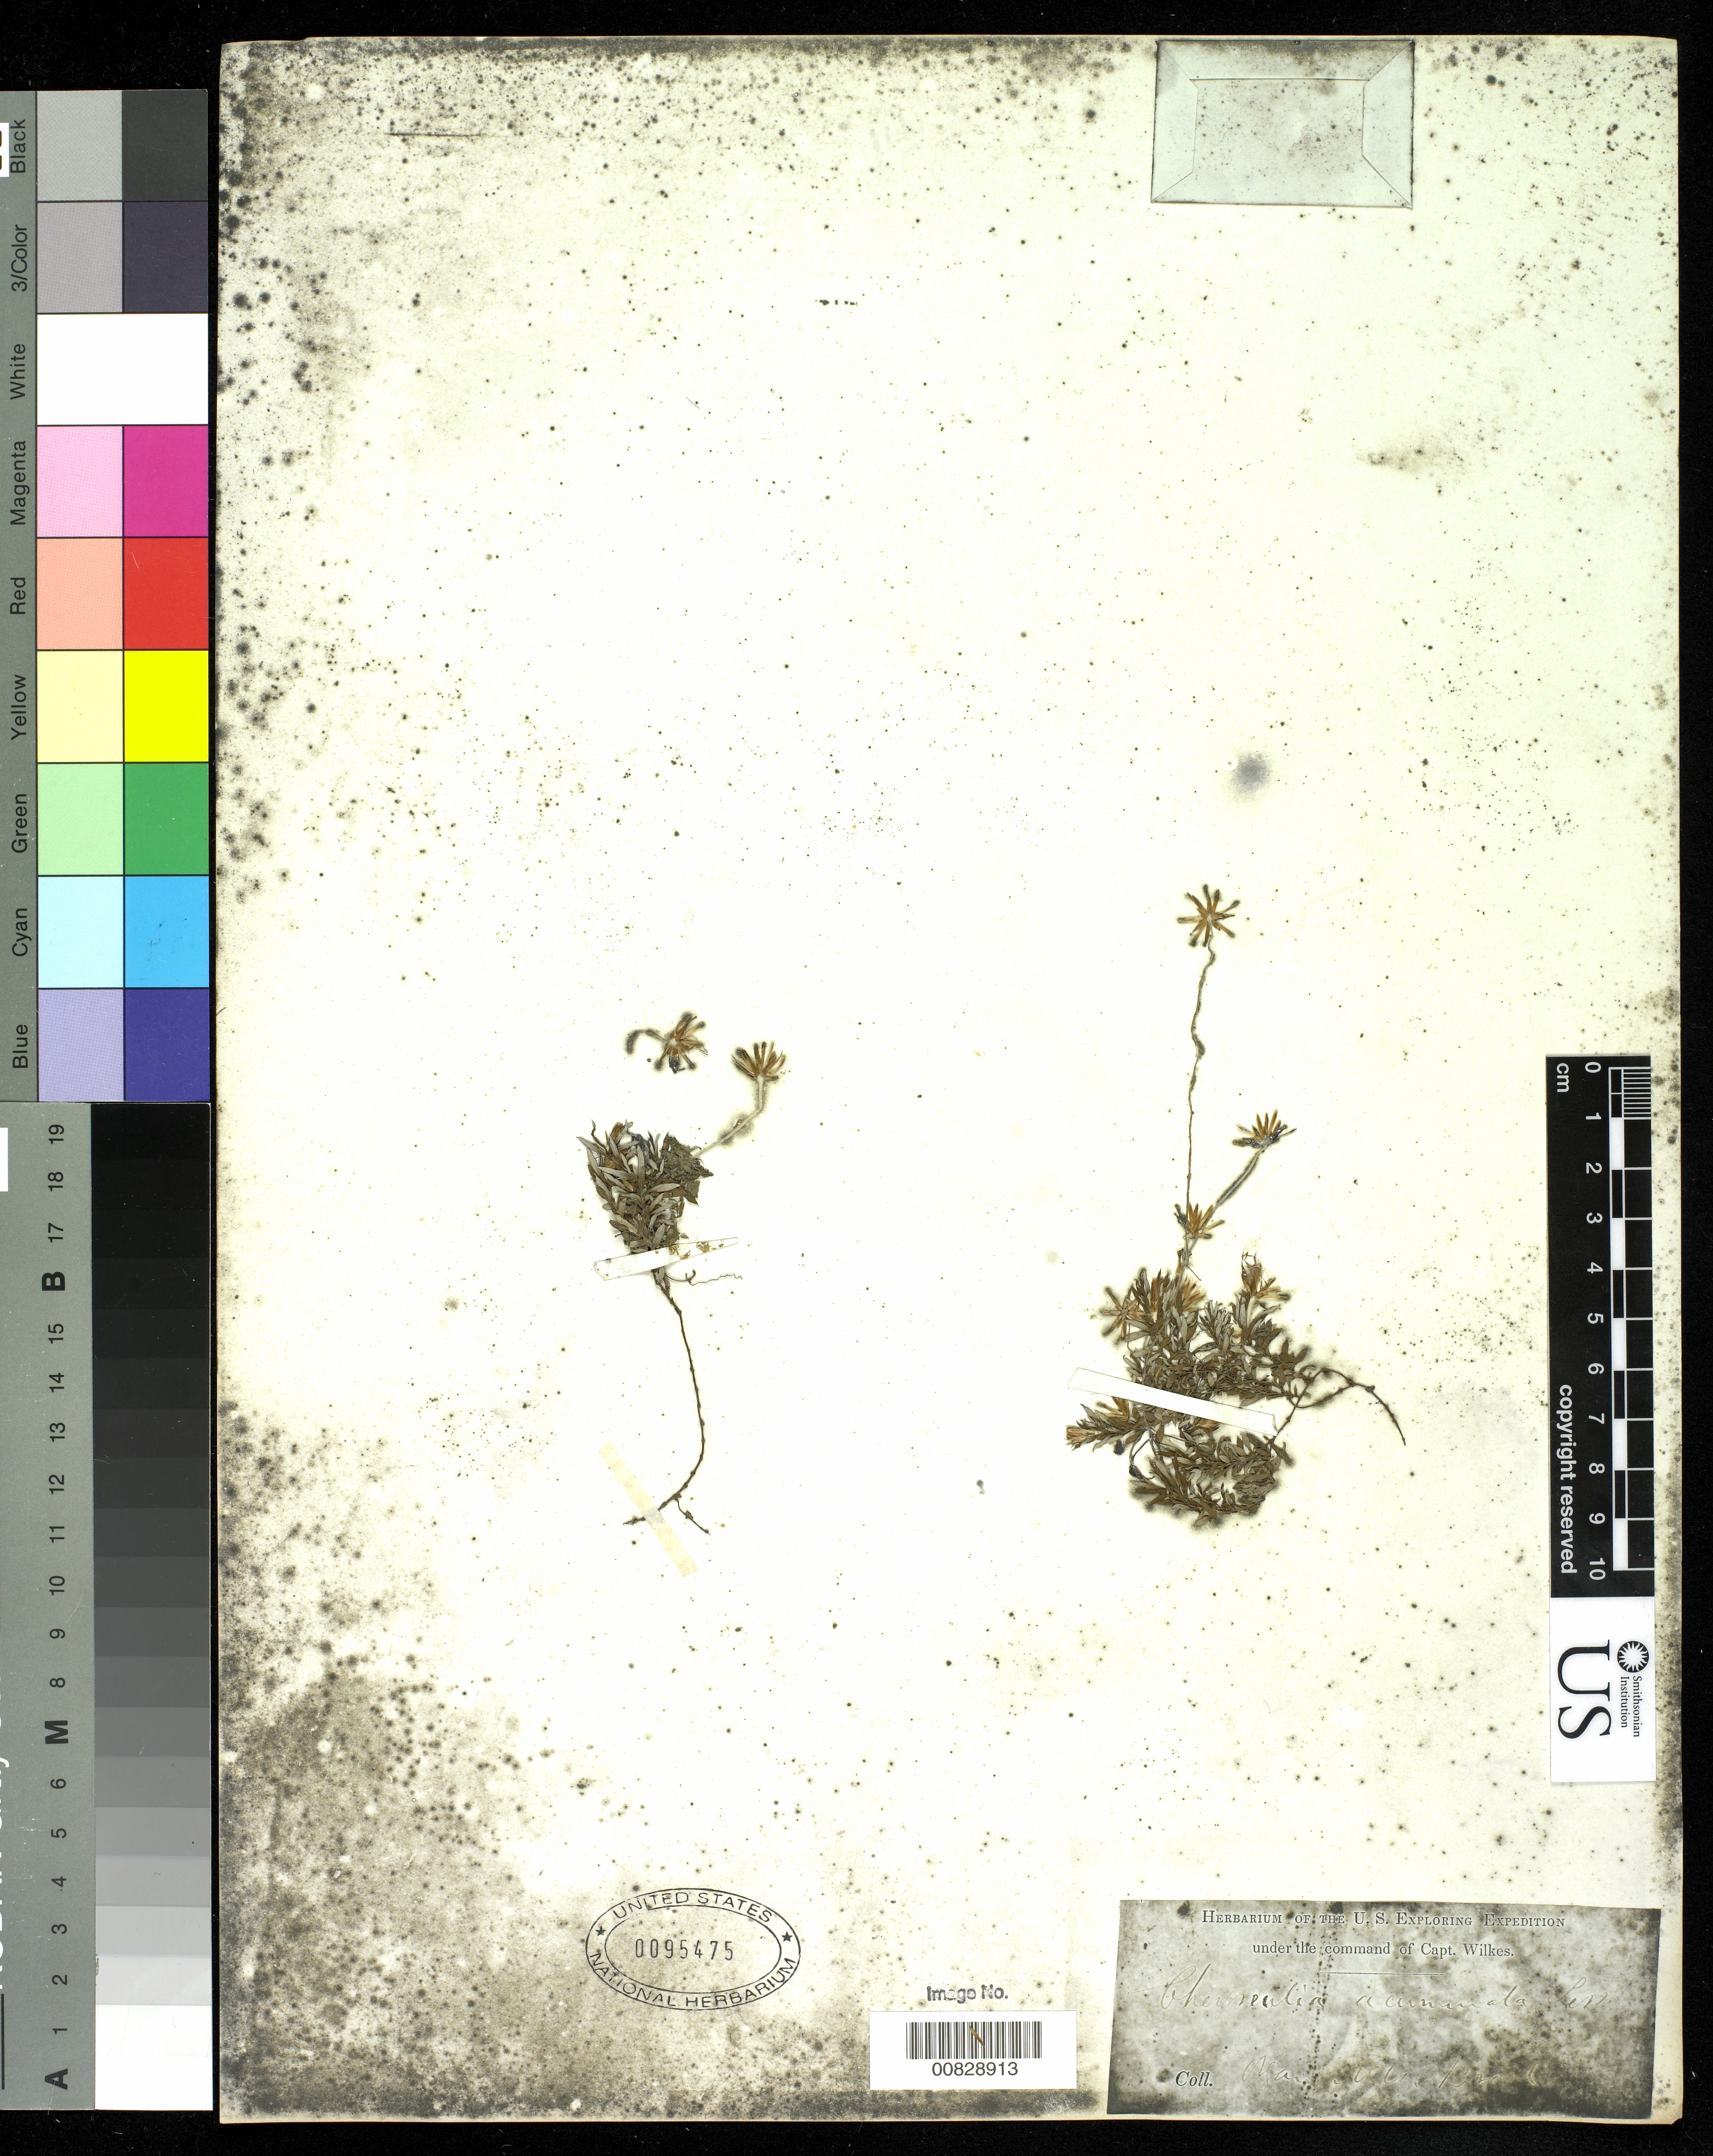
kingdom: Plantae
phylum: Tracheophyta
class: Magnoliopsida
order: Asterales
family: Asteraceae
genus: Chevreulia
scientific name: Chevreulia acuminata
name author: Less.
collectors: Wilkes Explor. Exped.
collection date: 1838/1842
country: Brazil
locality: Organ Mts.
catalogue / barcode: US 95475